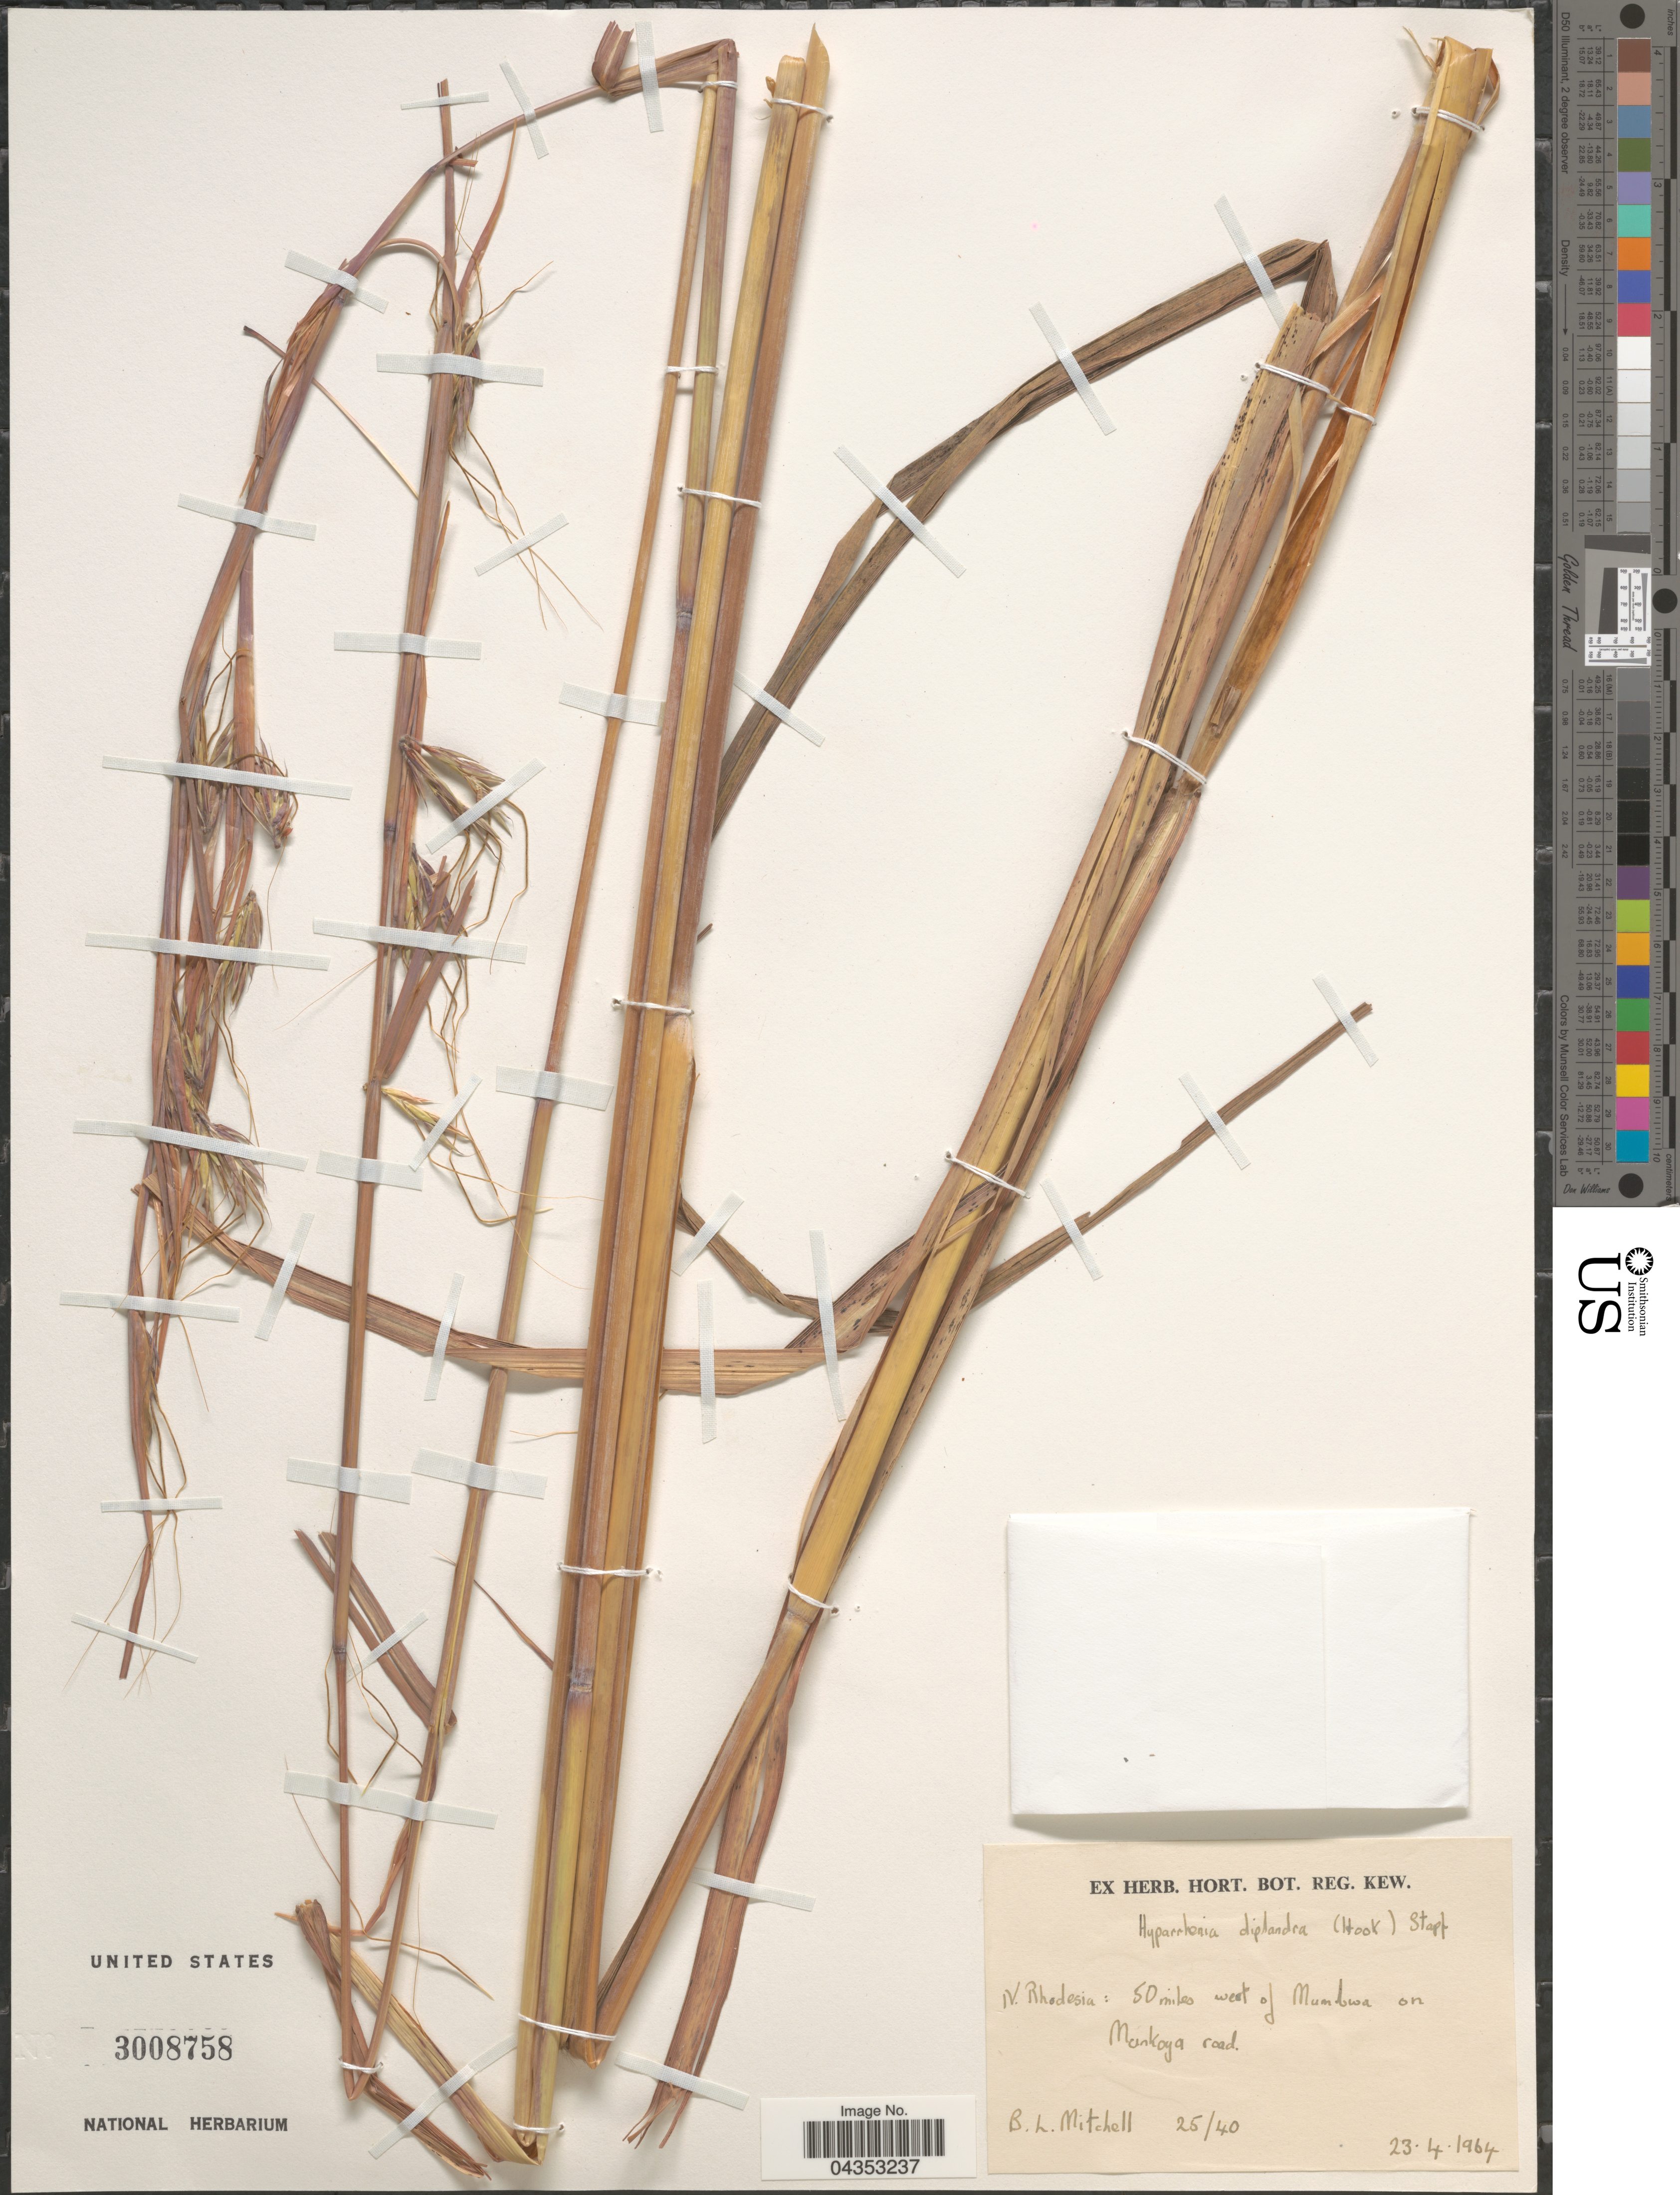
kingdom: Plantae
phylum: Tracheophyta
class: Liliopsida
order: Poales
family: Poaceae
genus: Hyparrhenia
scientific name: Hyparrhenia diplandra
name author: (Hack.) Stapf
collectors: B. Mitchell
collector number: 25/40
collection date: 1964-04-23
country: Zambia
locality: N. Rhodesia: 50 miles west of Mumbwa on Mankoya road.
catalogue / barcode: US 3008758